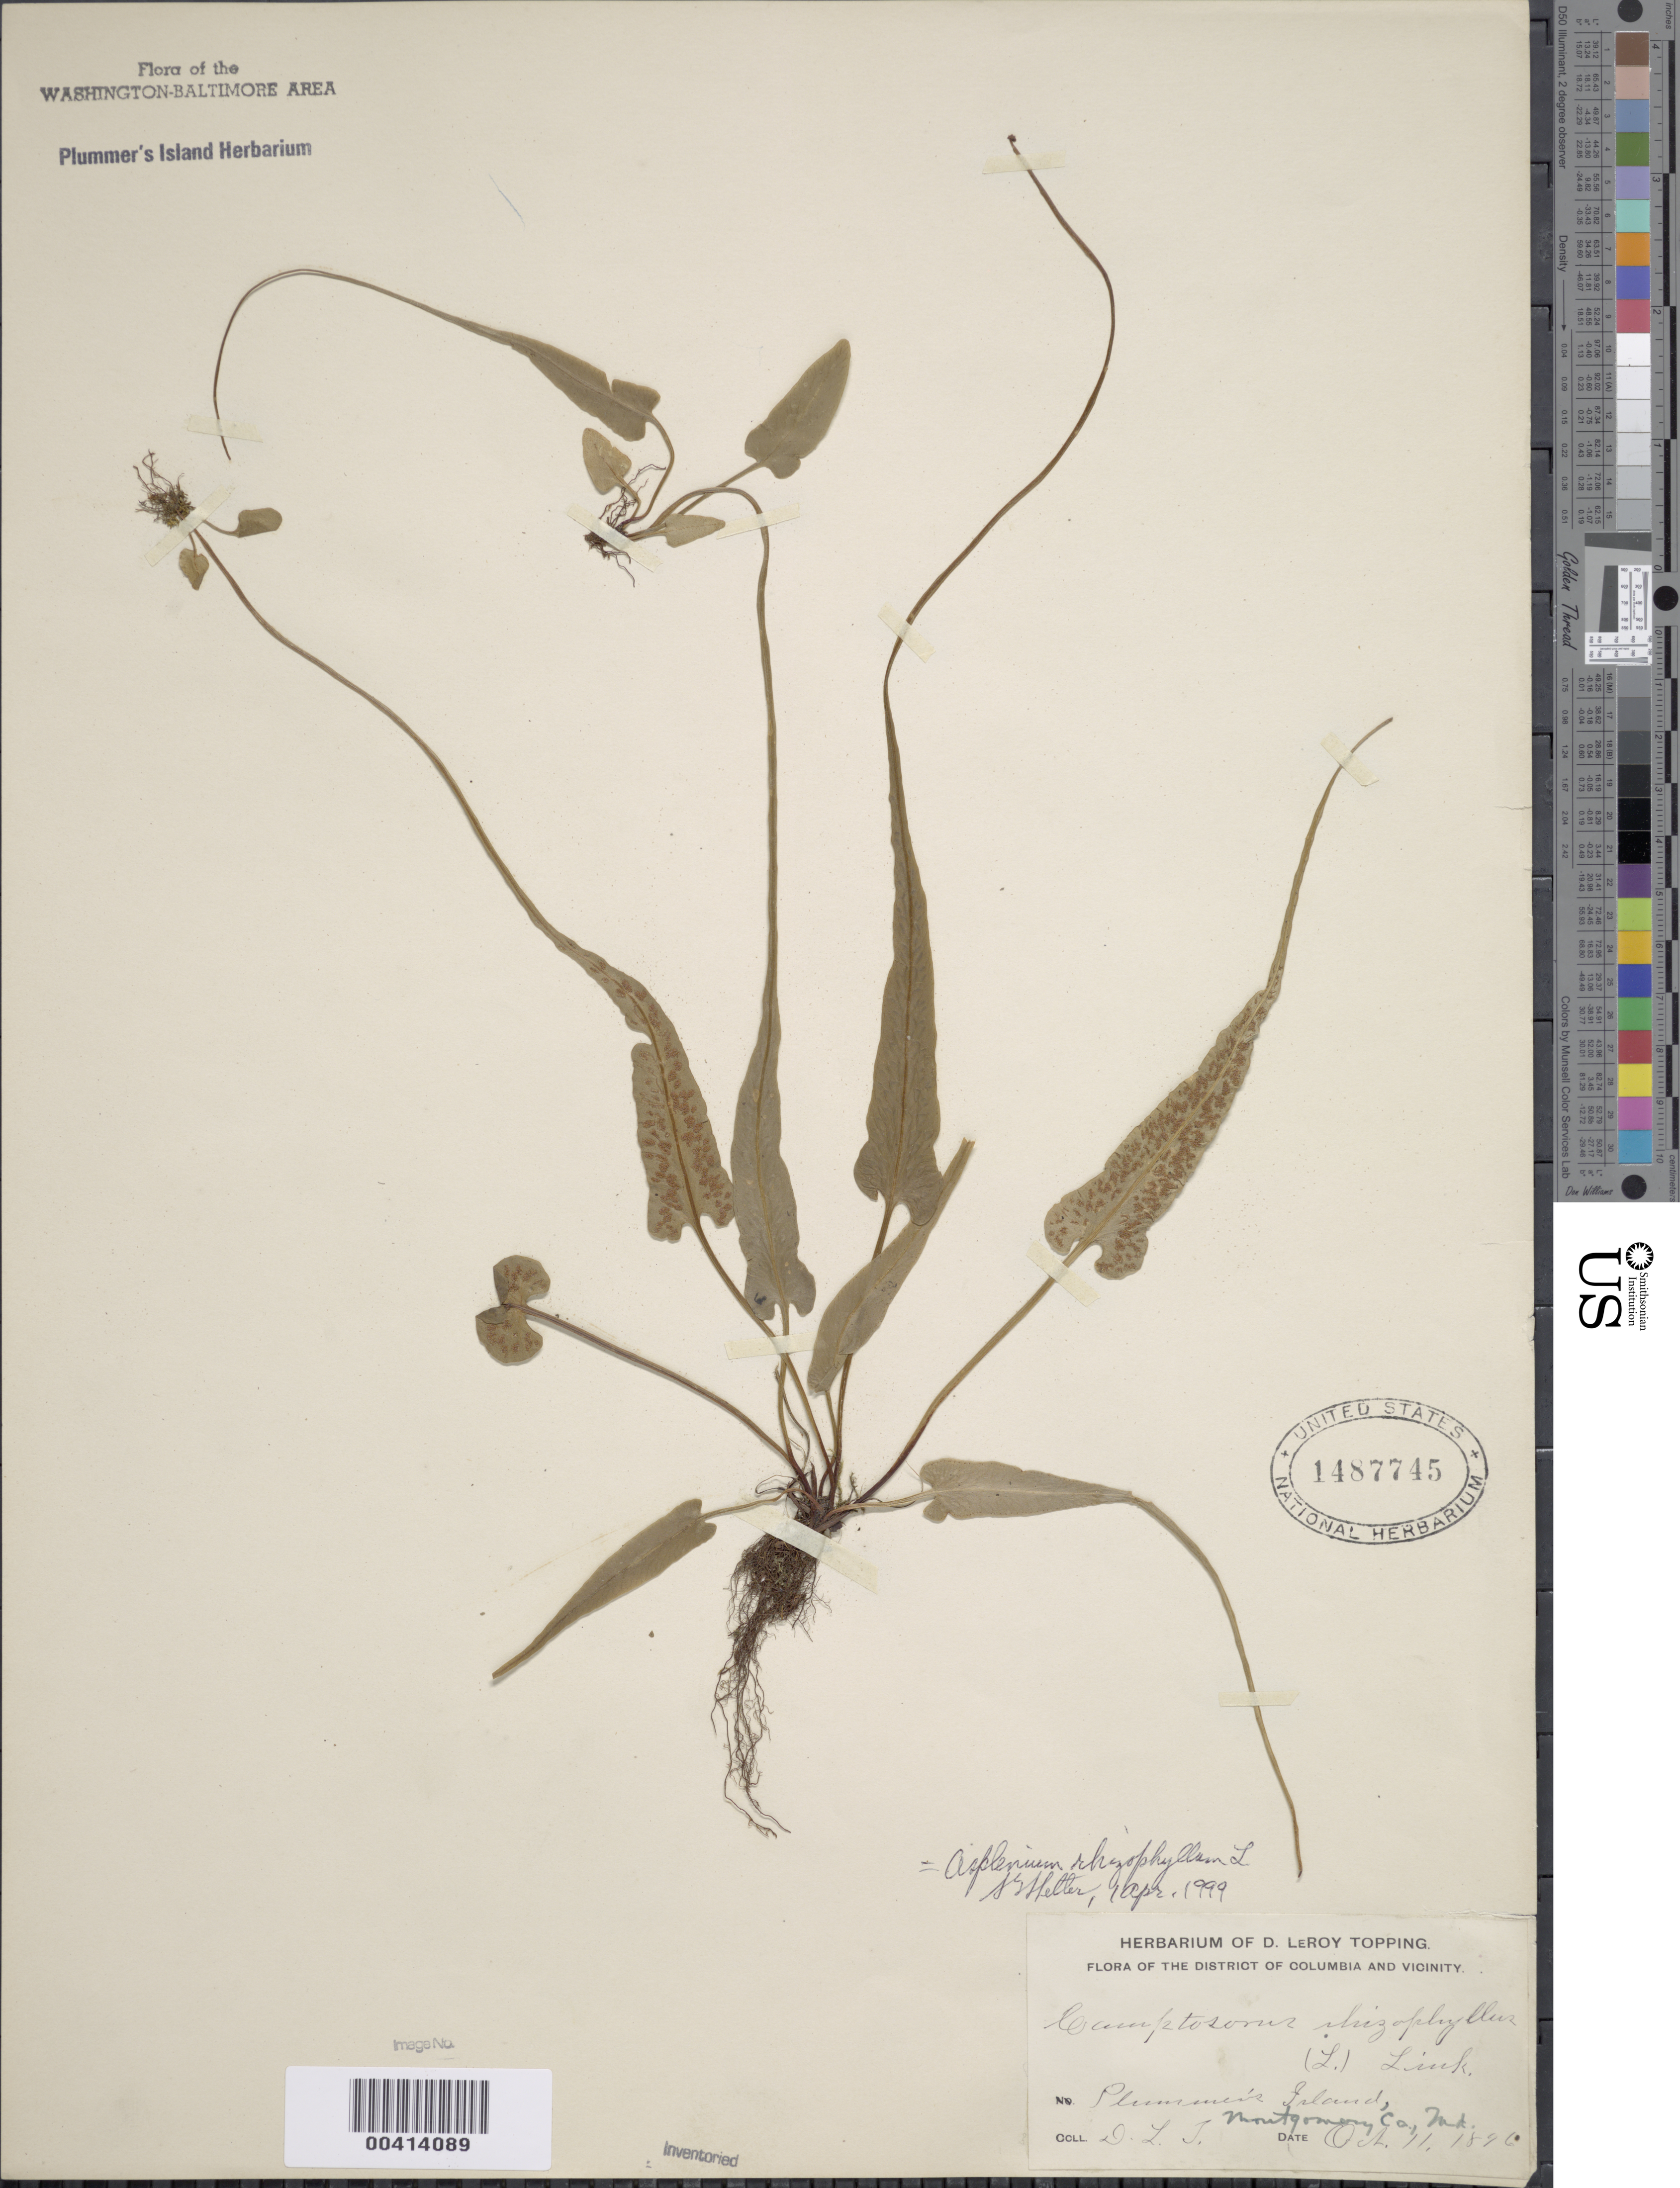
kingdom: Plantae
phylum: Tracheophyta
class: Polypodiopsida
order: Polypodiales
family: Aspleniaceae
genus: Asplenium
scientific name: Asplenium rhizophyllum var. auriculatum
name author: Hieron.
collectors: D. L. Topping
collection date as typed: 11 Oct 1896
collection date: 1896-10-11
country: United States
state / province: Maryland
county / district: Montgomery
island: Plummers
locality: Plummer's Island C. & O. Canal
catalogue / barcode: US 1487745